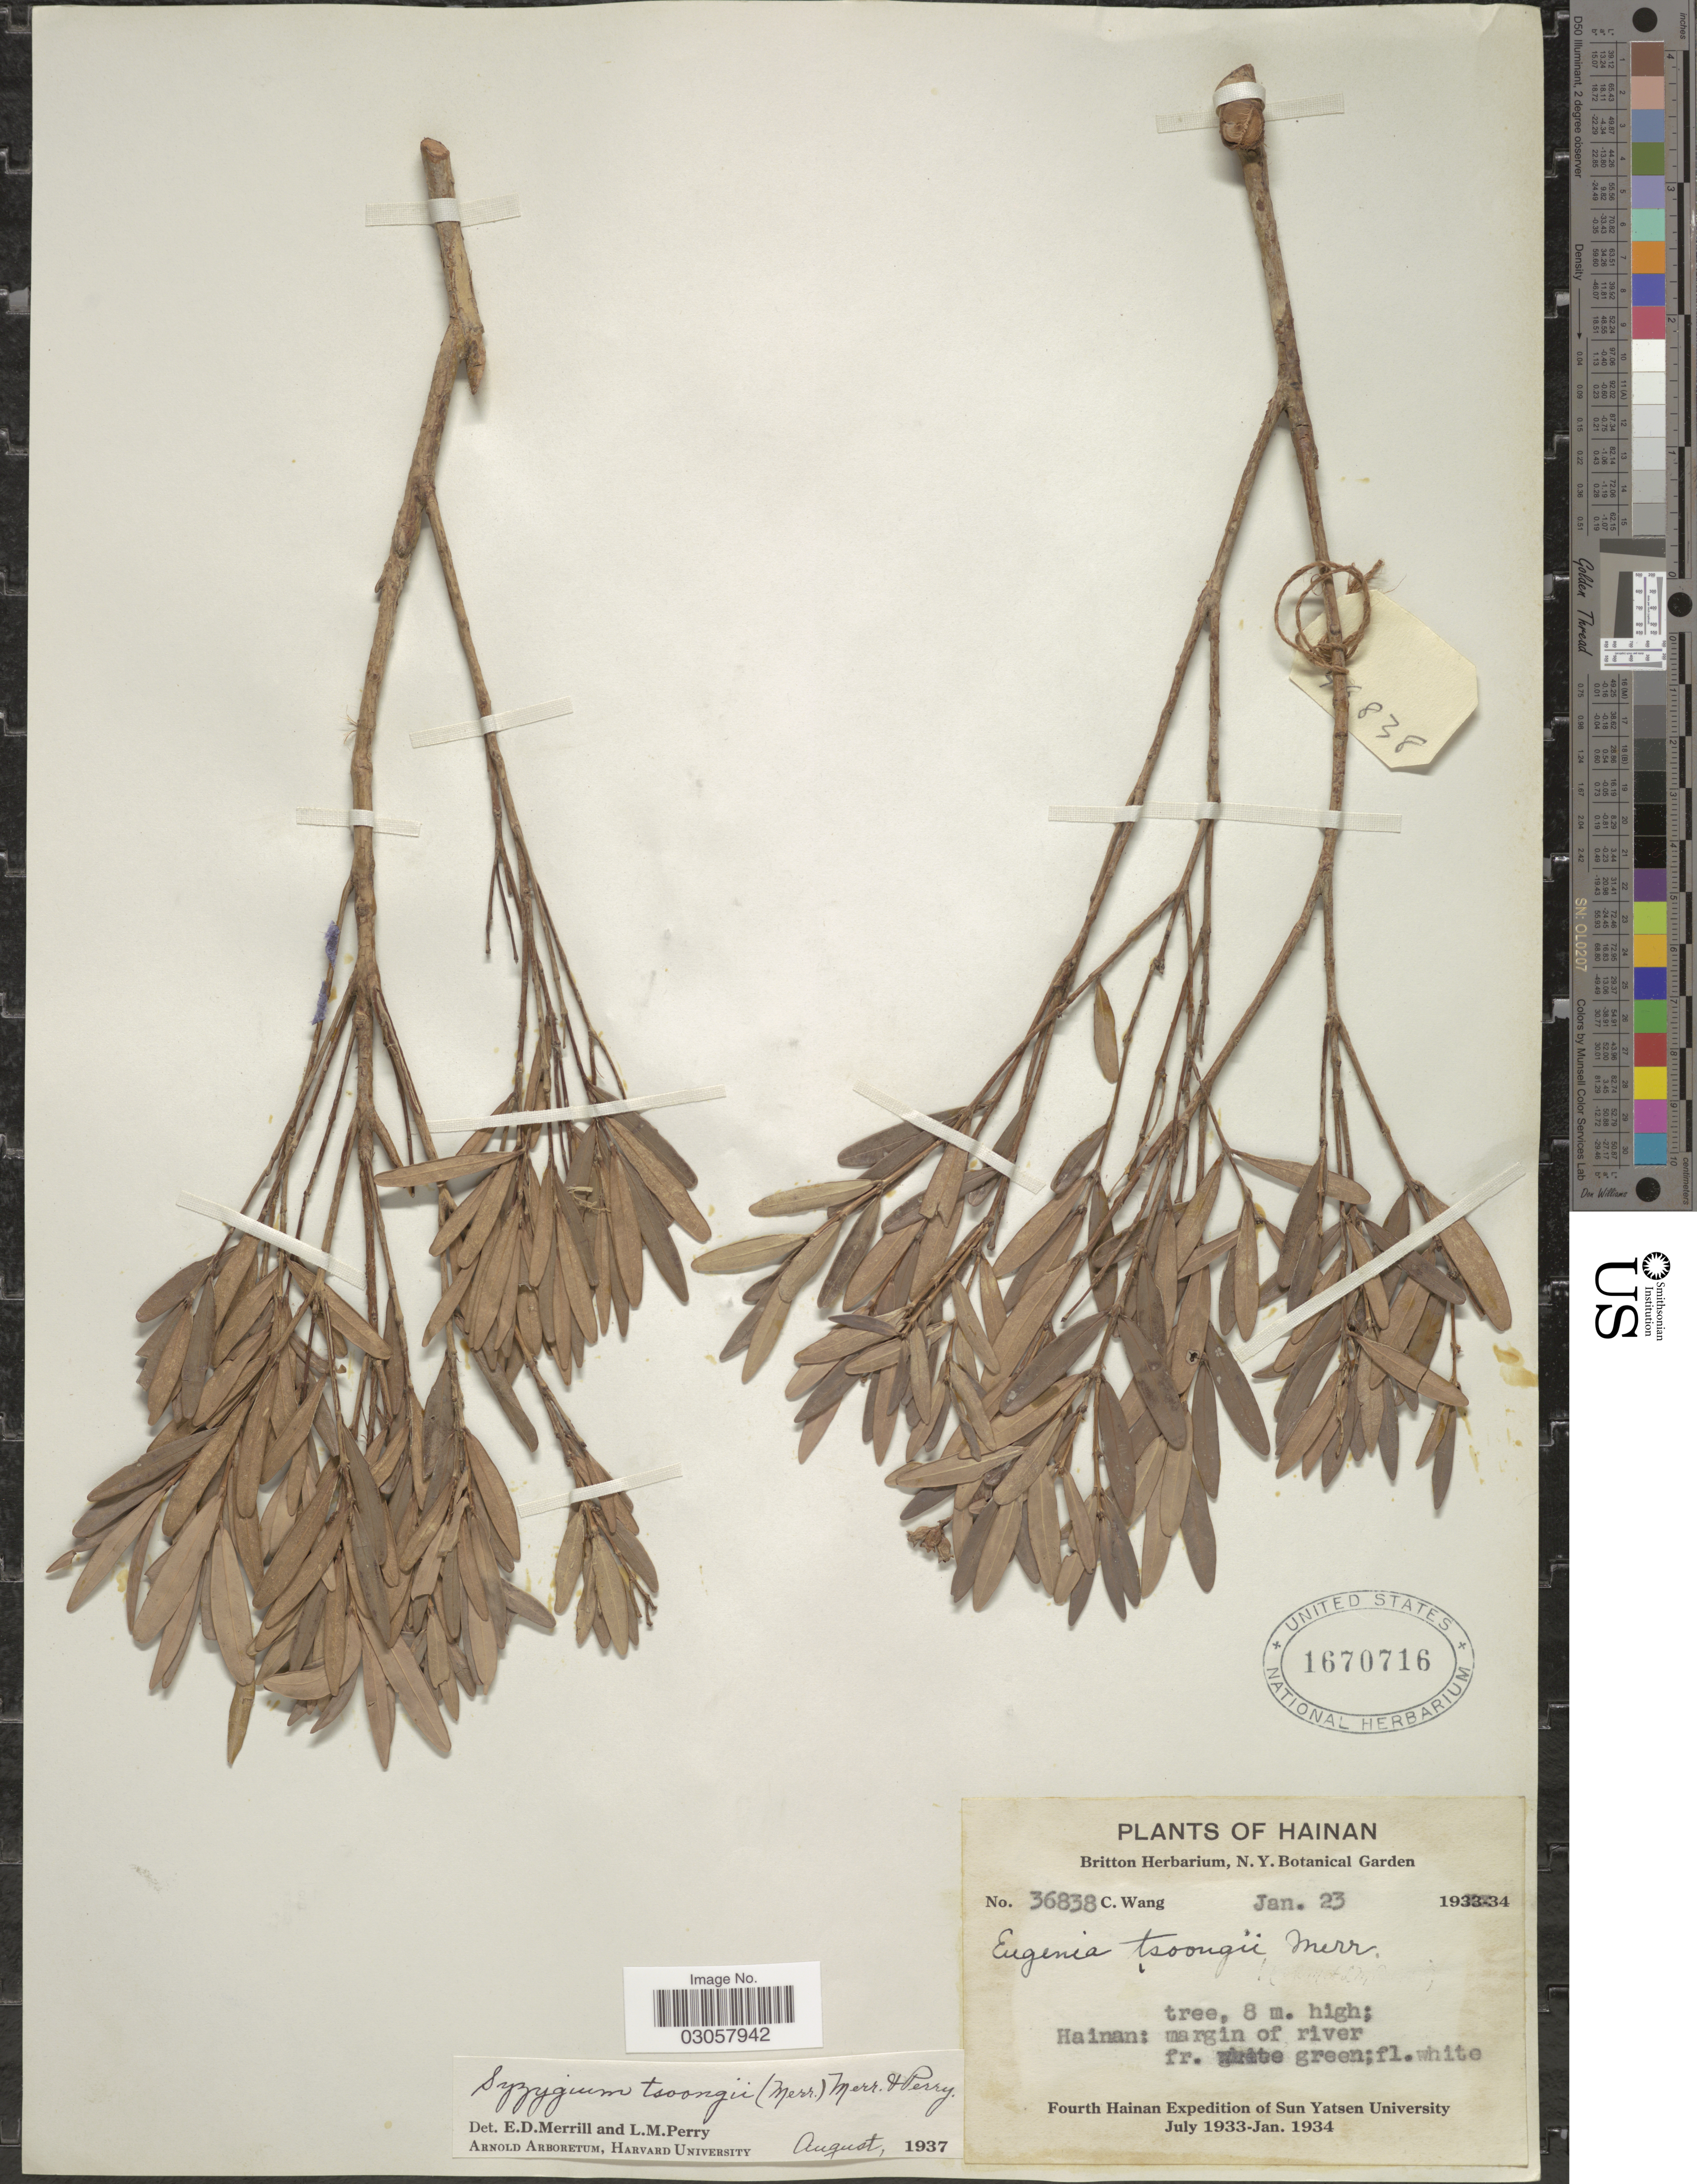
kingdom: Plantae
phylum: Tracheophyta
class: Magnoliopsida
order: Myrtales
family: Myrtaceae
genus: Syzygium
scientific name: Syzygium tsoongii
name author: (Merr.) Merr. & L.M. Perry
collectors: C. Wang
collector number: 36838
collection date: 1934-01-23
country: China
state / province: Hainan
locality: Margin of river.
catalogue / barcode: US 1670716